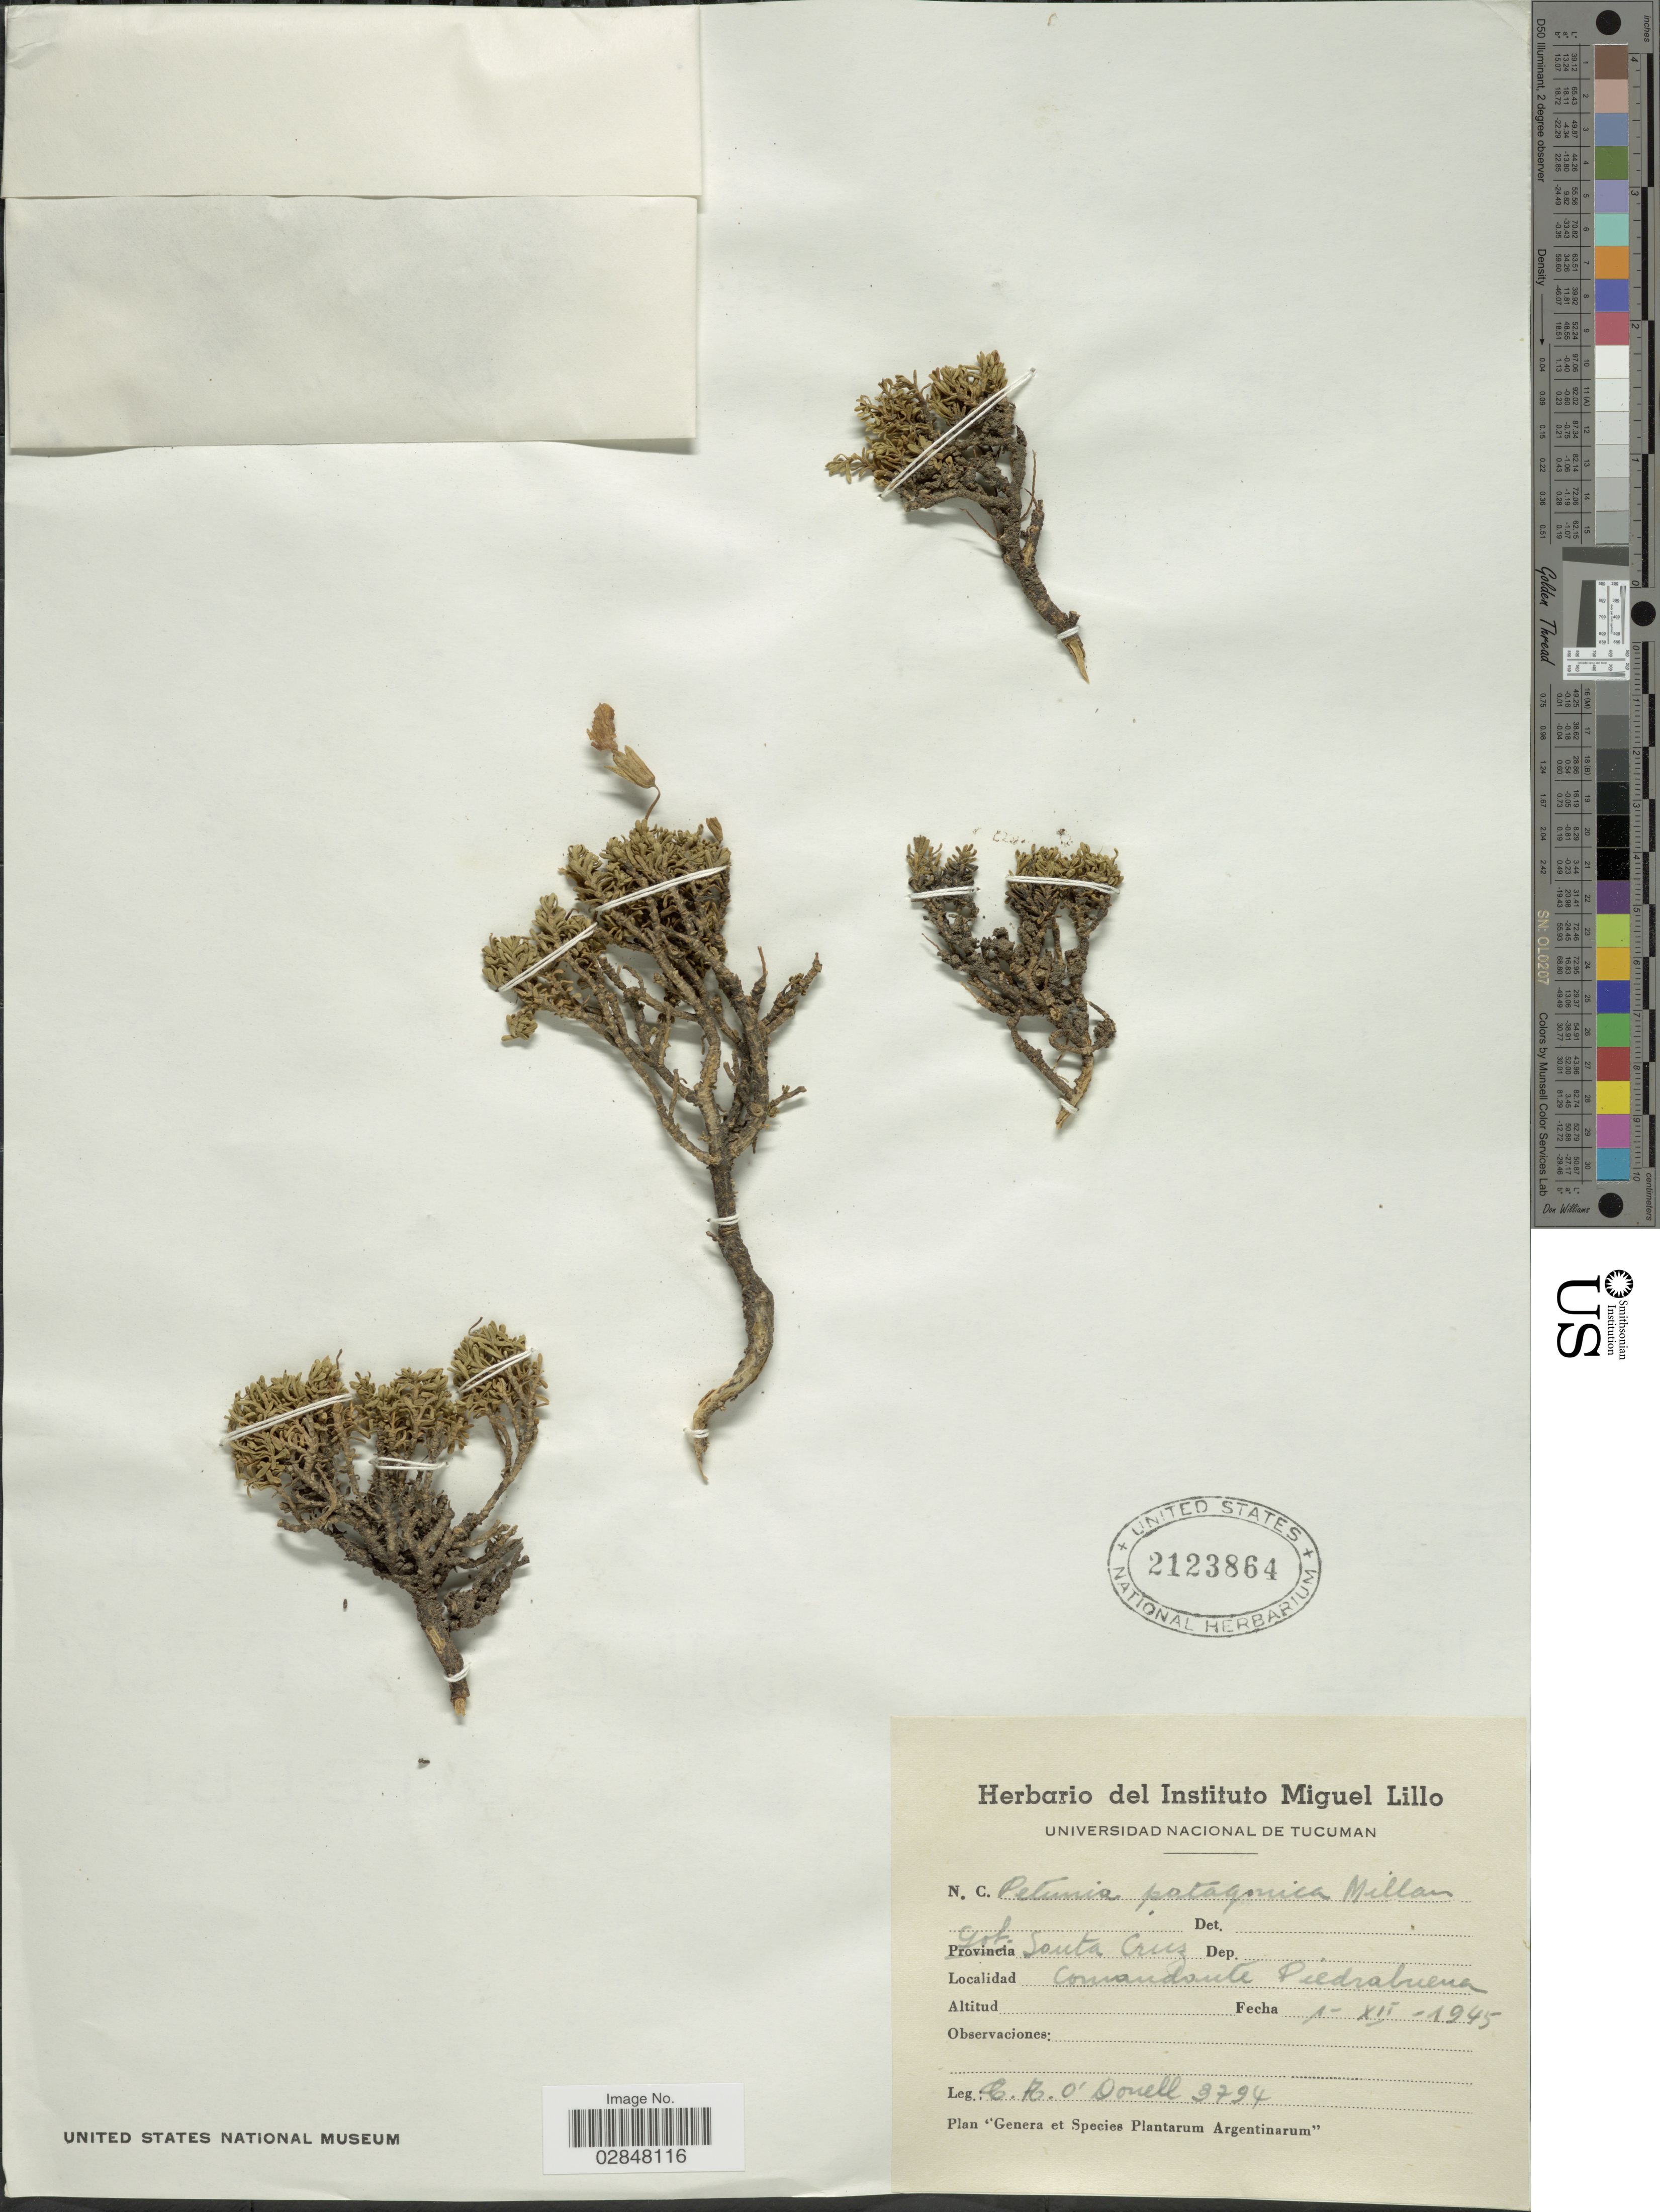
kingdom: Plantae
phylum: Tracheophyta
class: Magnoliopsida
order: Solanales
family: Solanaceae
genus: Petunia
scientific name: Petunia patagonica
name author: Millan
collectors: C. O'Donnell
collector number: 3794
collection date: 1945-12-01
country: Argentina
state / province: Santa Cruz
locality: Gob. Santa Cruz. Comandante Piedrabuena.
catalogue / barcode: US 2123864